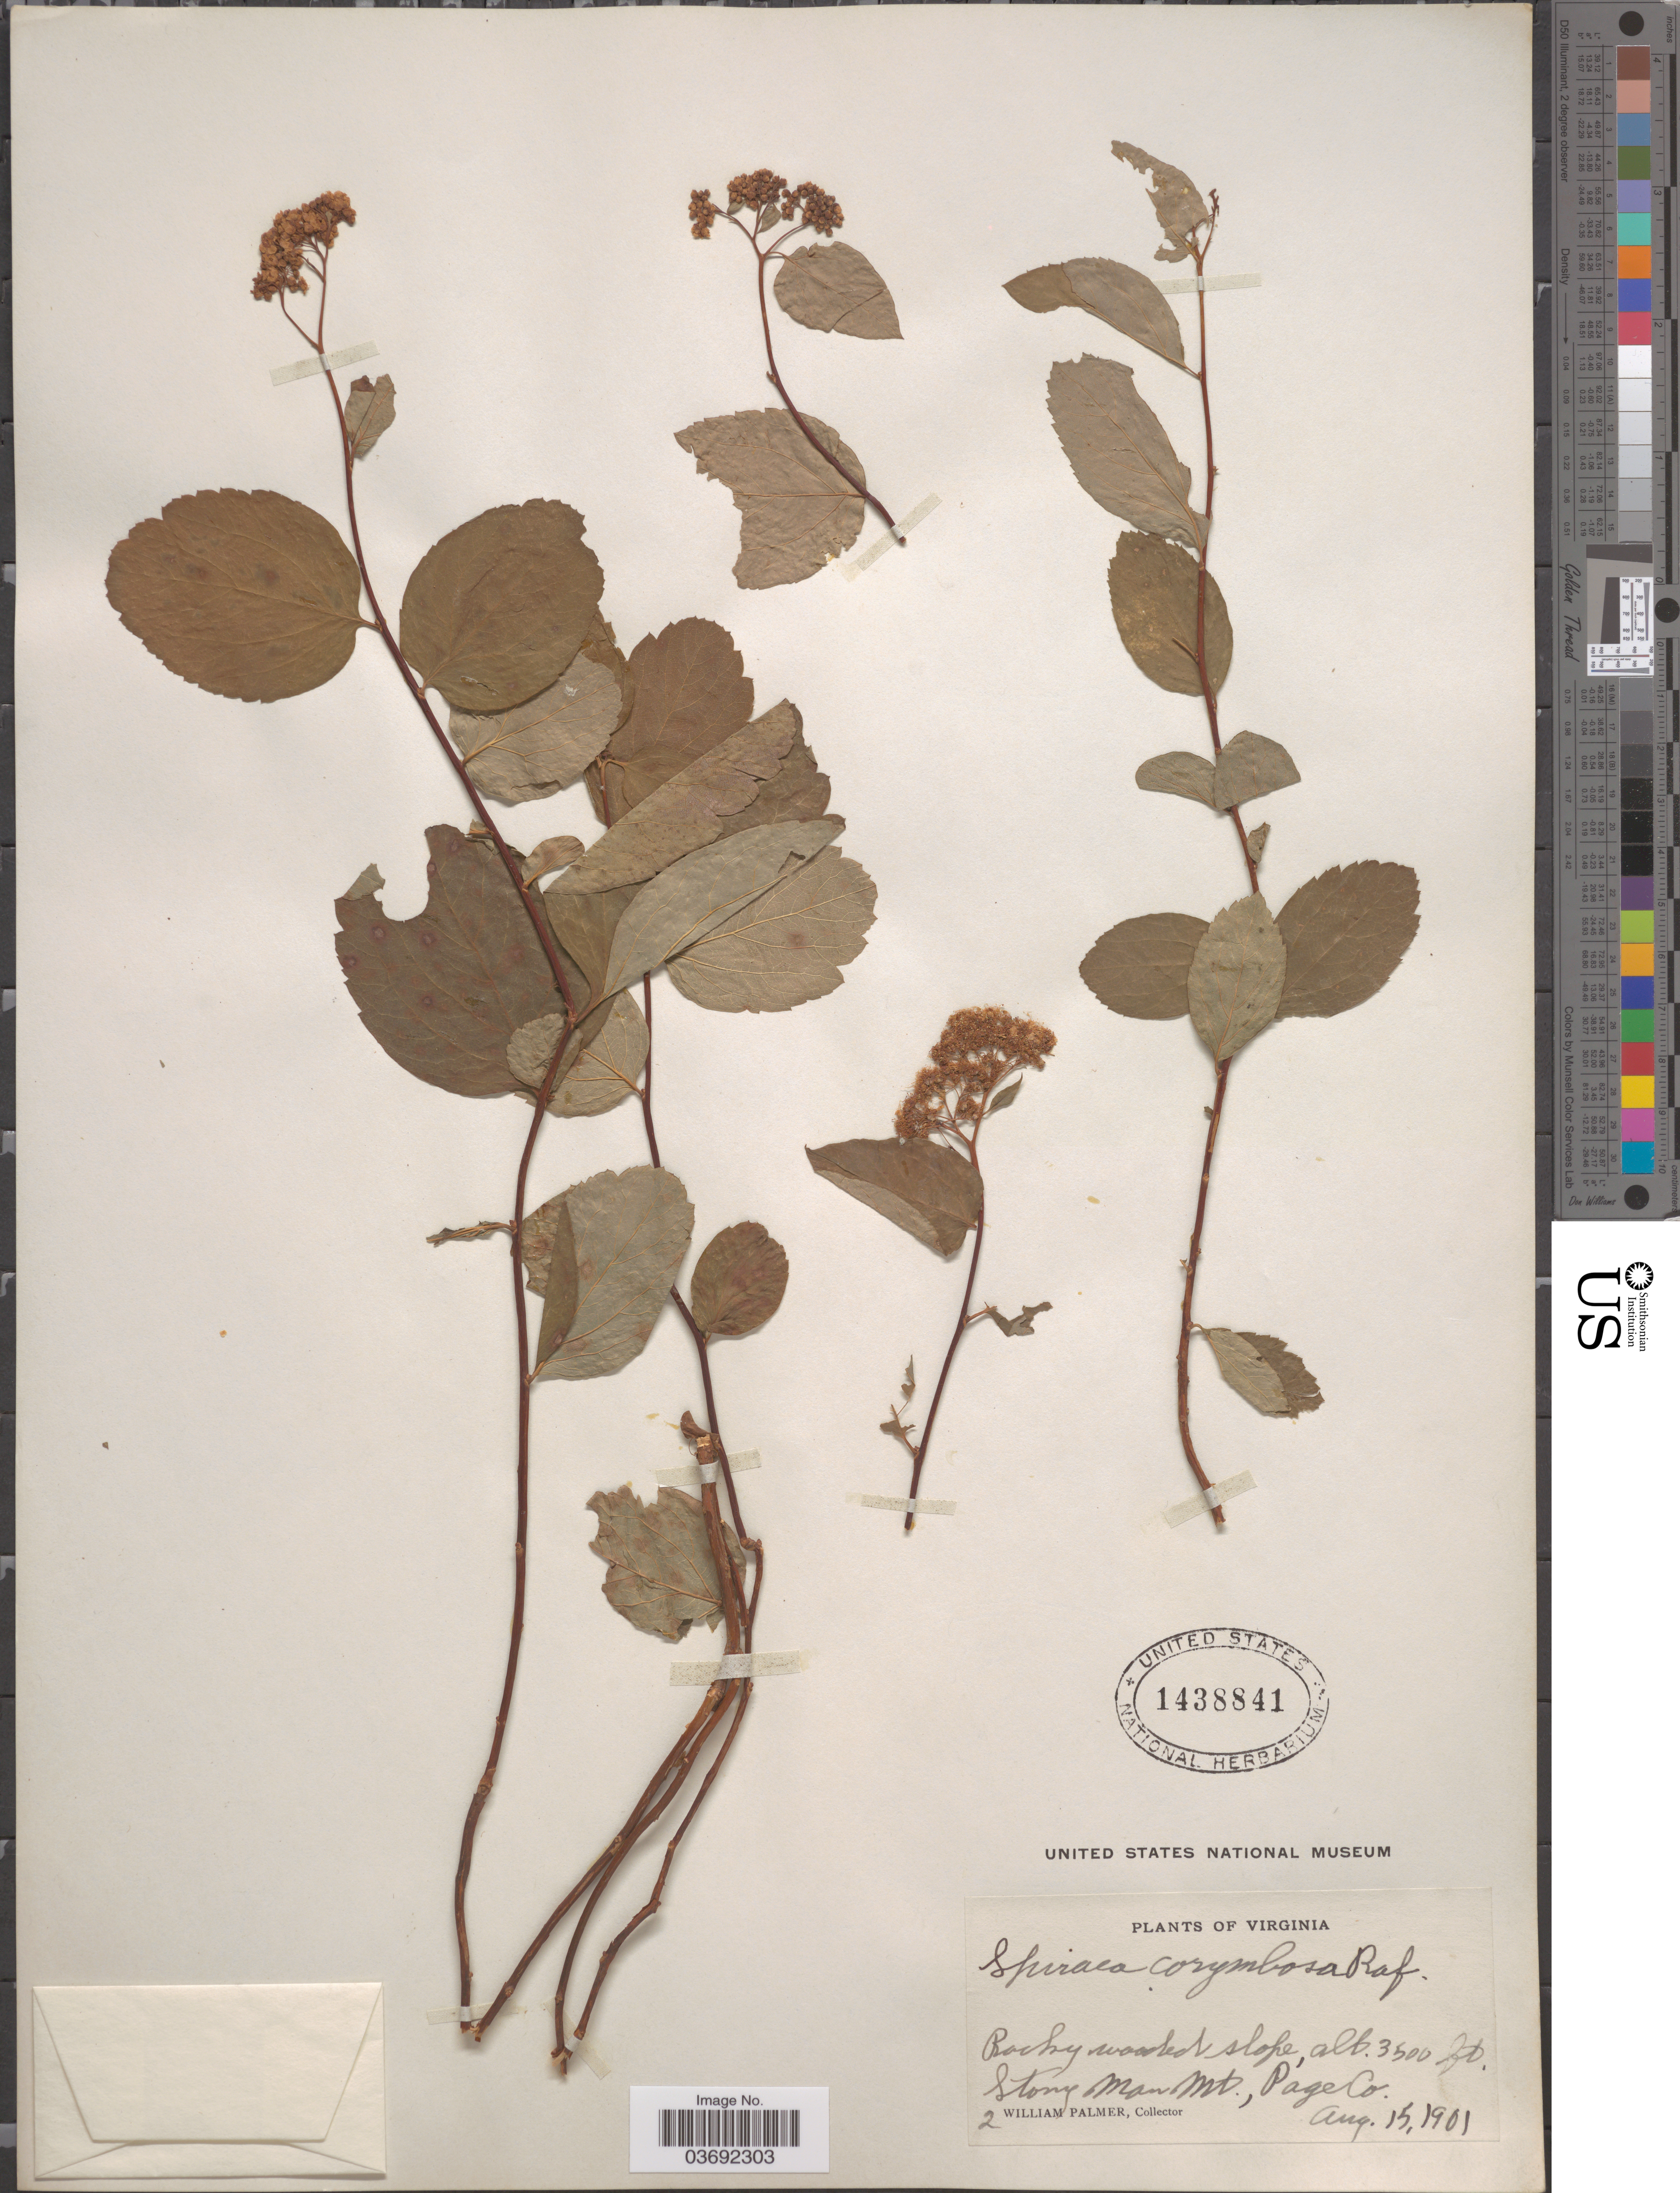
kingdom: Plantae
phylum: Tracheophyta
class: Magnoliopsida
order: Rosales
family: Rosaceae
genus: Spiraea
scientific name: Spiraea corymbosa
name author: Raf.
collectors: W. Palmer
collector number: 2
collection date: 1901-08-15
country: United States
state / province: Virginia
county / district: Page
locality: Stony Man Mt., Page Co.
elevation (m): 1067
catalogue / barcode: US 1438841